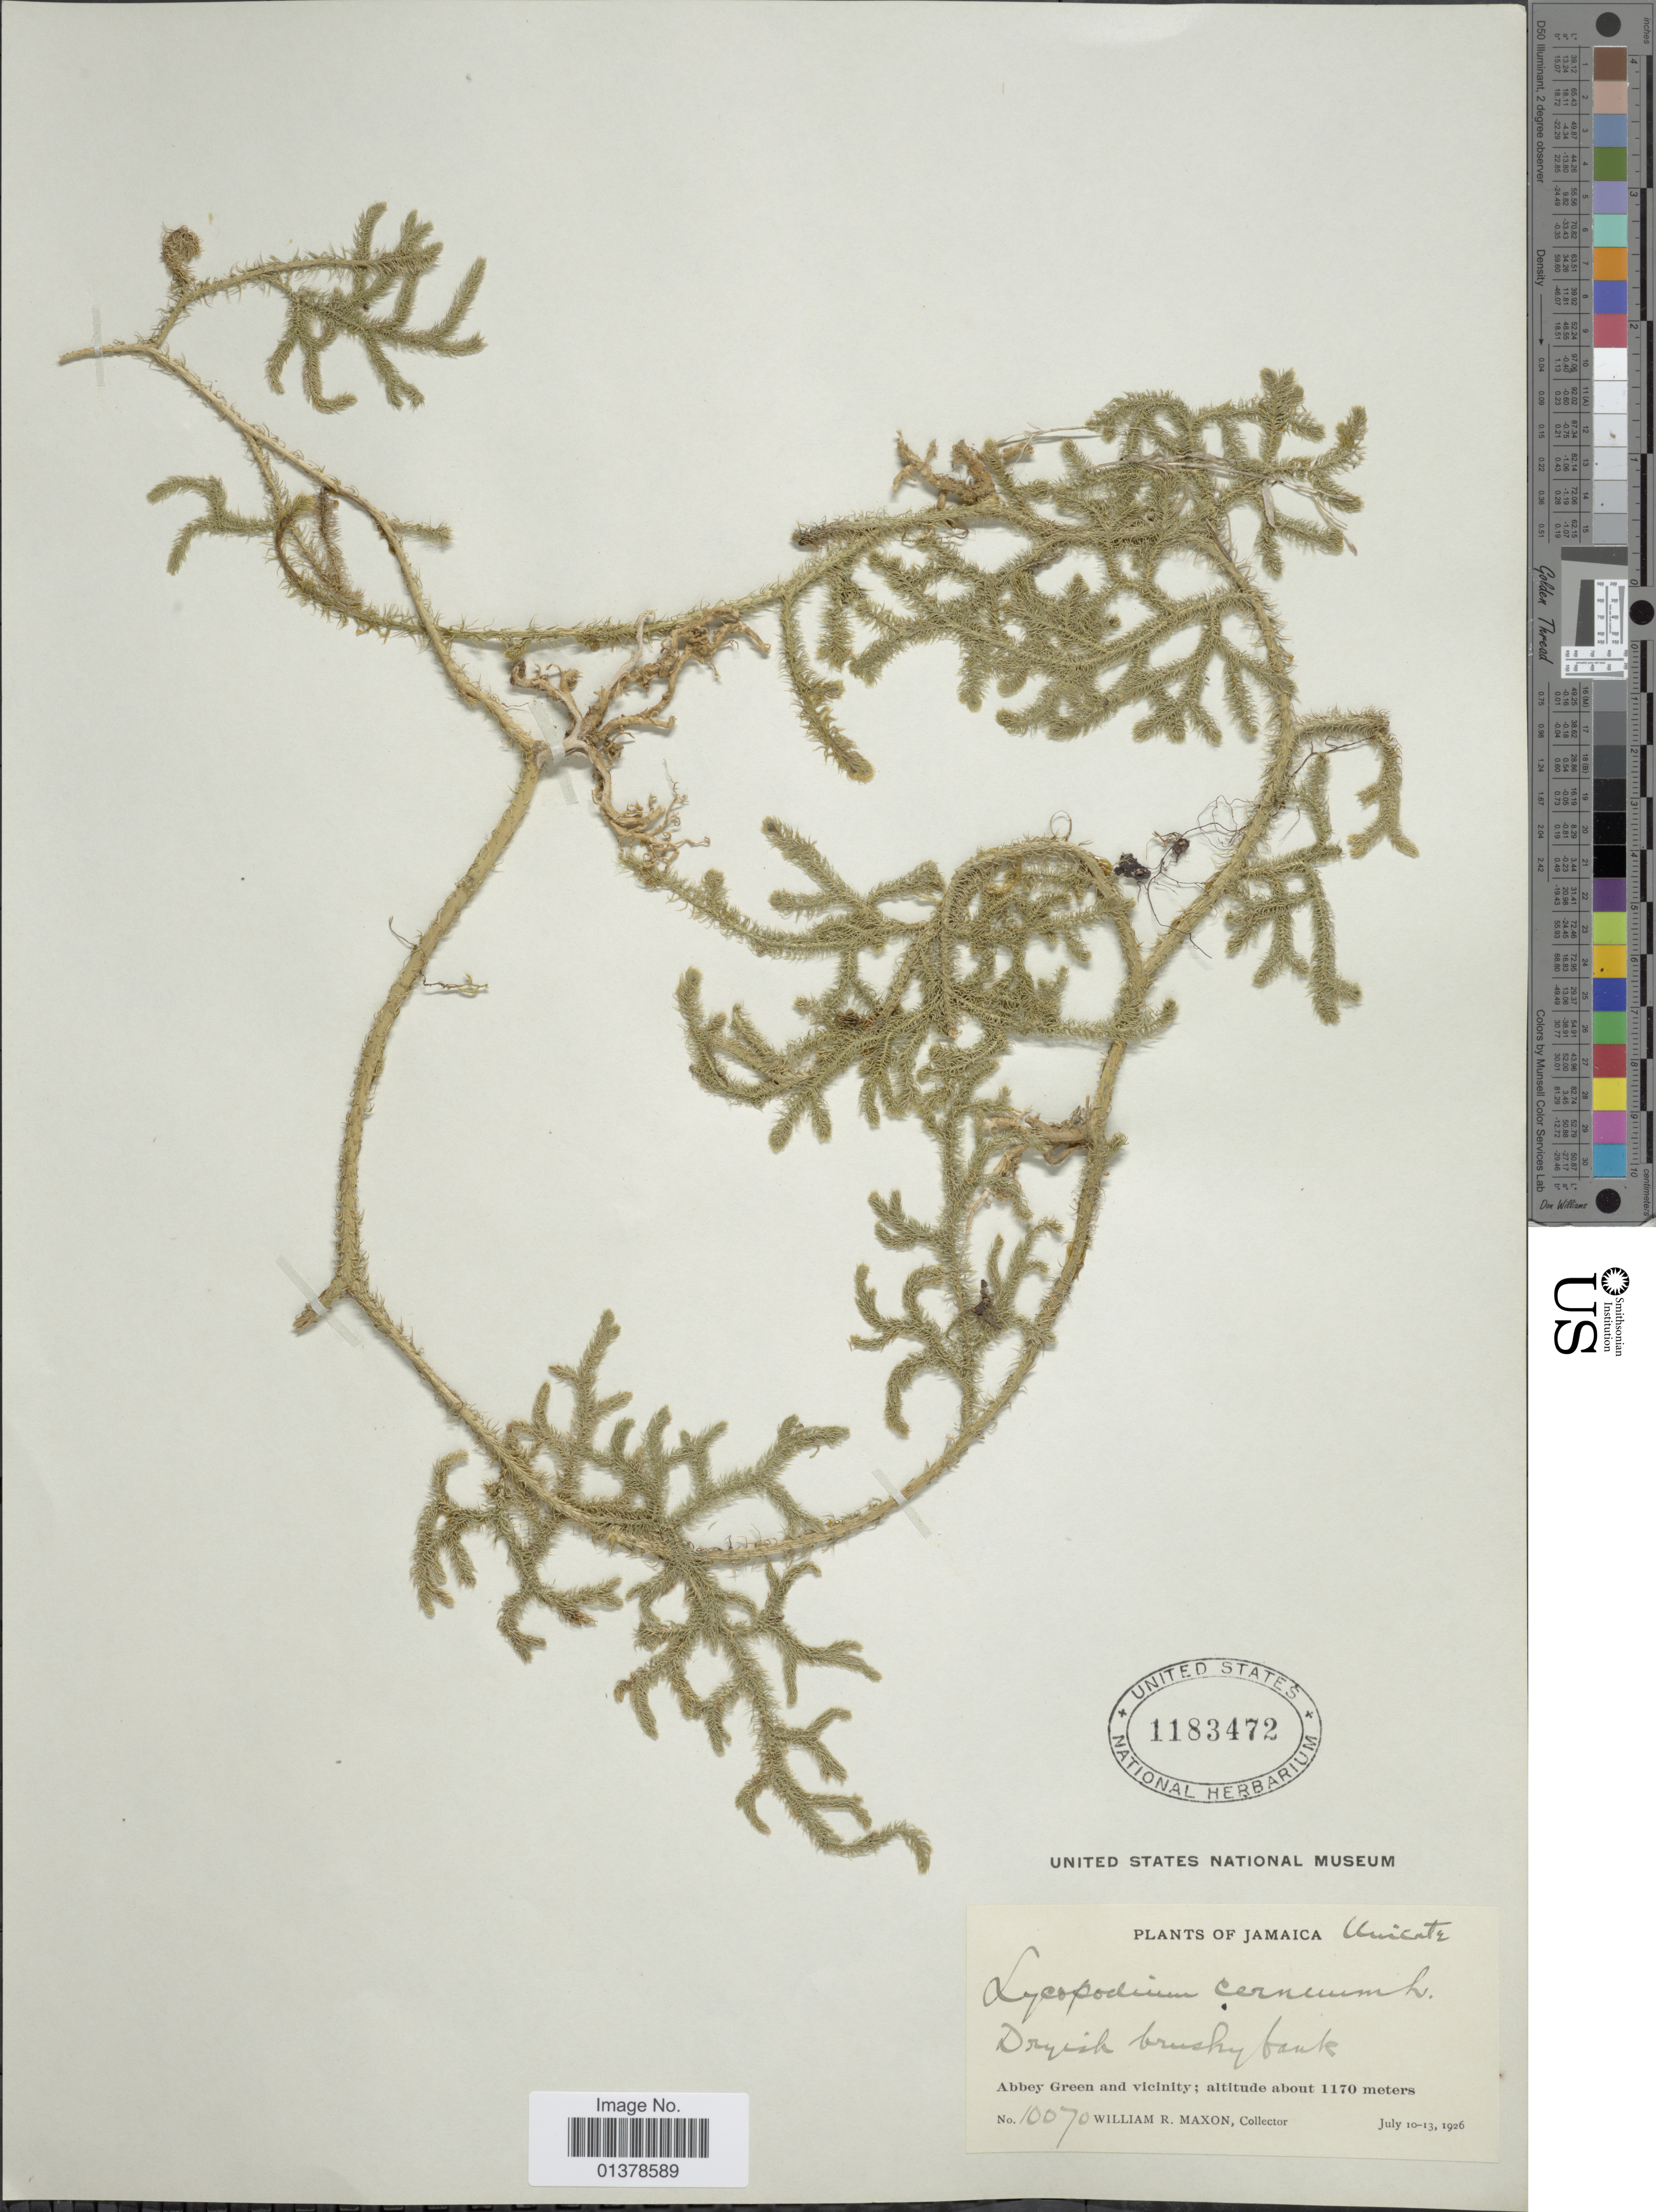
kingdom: Plantae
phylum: Tracheophyta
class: Lycopodiopsida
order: Lycopodiales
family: Lycopodiaceae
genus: Palhinhaea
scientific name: Palhinhaea cernua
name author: (L.) Vasc. & Franco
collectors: W. R. Maxon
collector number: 10070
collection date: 1926-07-10/1926-07-13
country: Jamaica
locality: Abbey Green and vicinity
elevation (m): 1170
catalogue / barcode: US 1183472